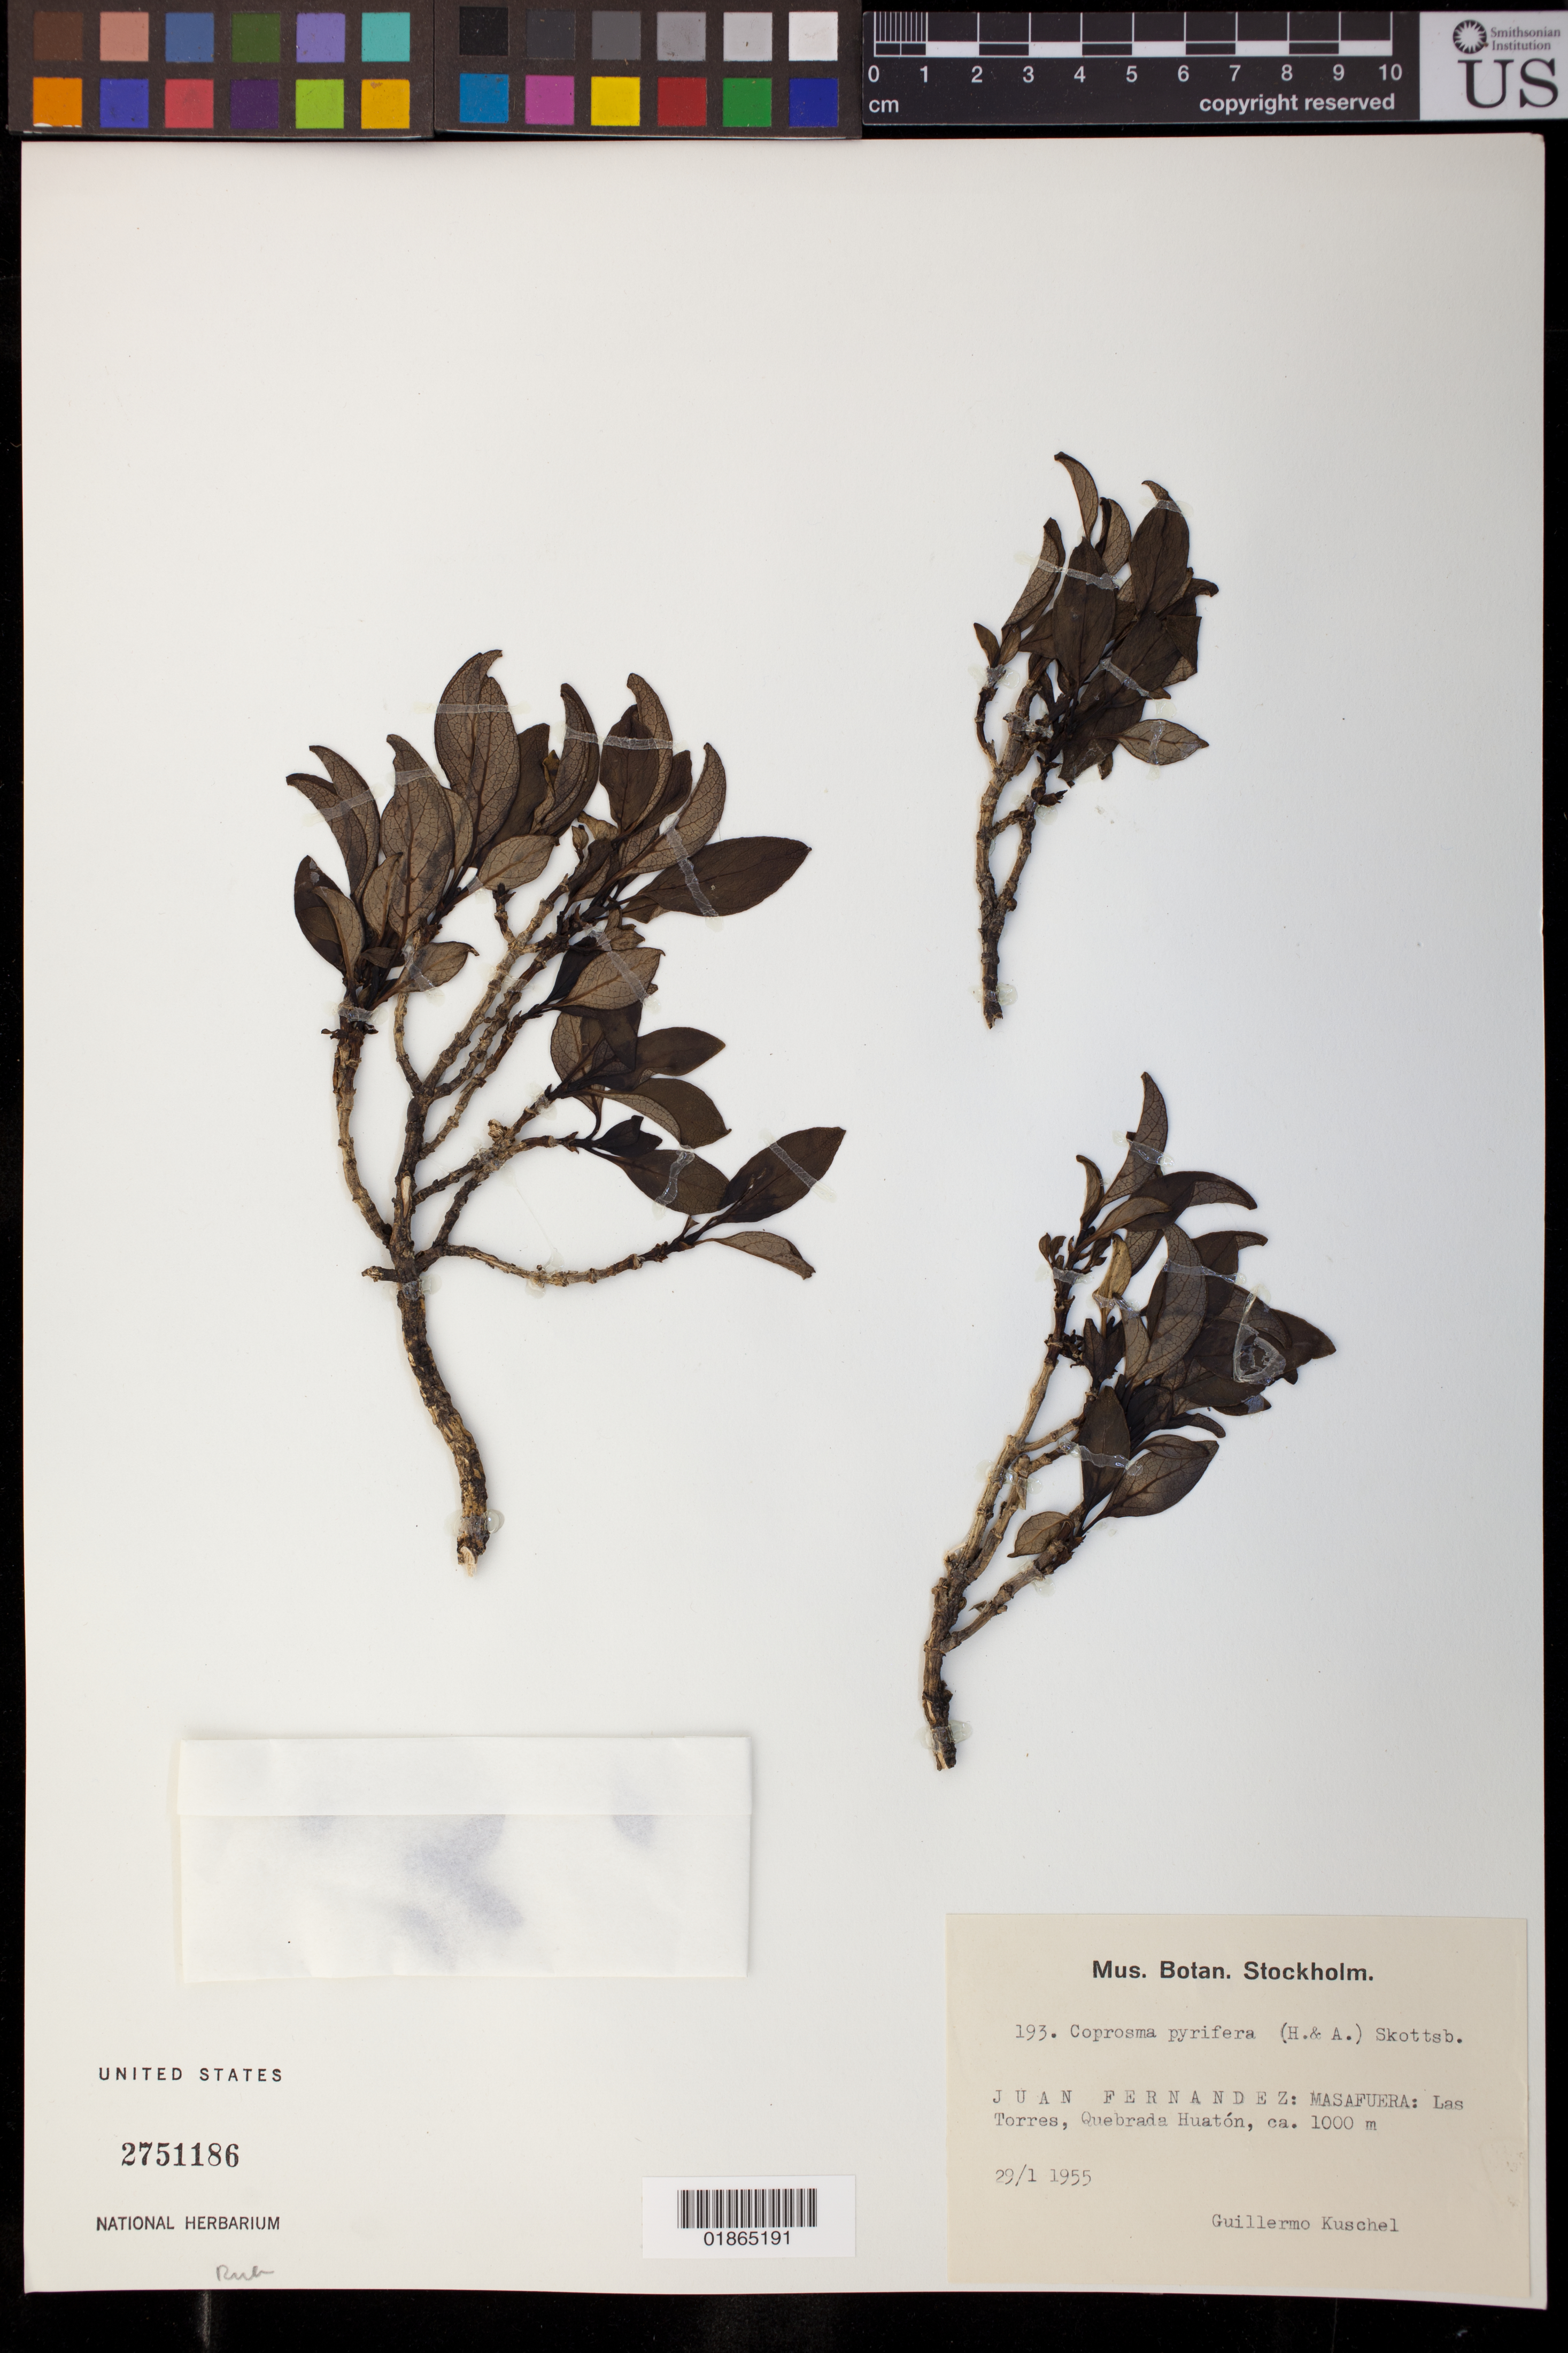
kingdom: Plantae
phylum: Tracheophyta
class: Magnoliopsida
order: Gentianales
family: Rubiaceae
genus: Coprosma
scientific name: Coprosma pyrifolia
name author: (Hook. & Arn.) Skottsb.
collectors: G. Kuschel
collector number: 193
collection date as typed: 29/1 1955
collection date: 1955-01-29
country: Chile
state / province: Valparaíso (V)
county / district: Juan Fernandez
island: Mas Afuera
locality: JUan Fernandez: Masaguera: Las Torres, Quebrada Huatón.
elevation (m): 1000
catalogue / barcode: US 2751186